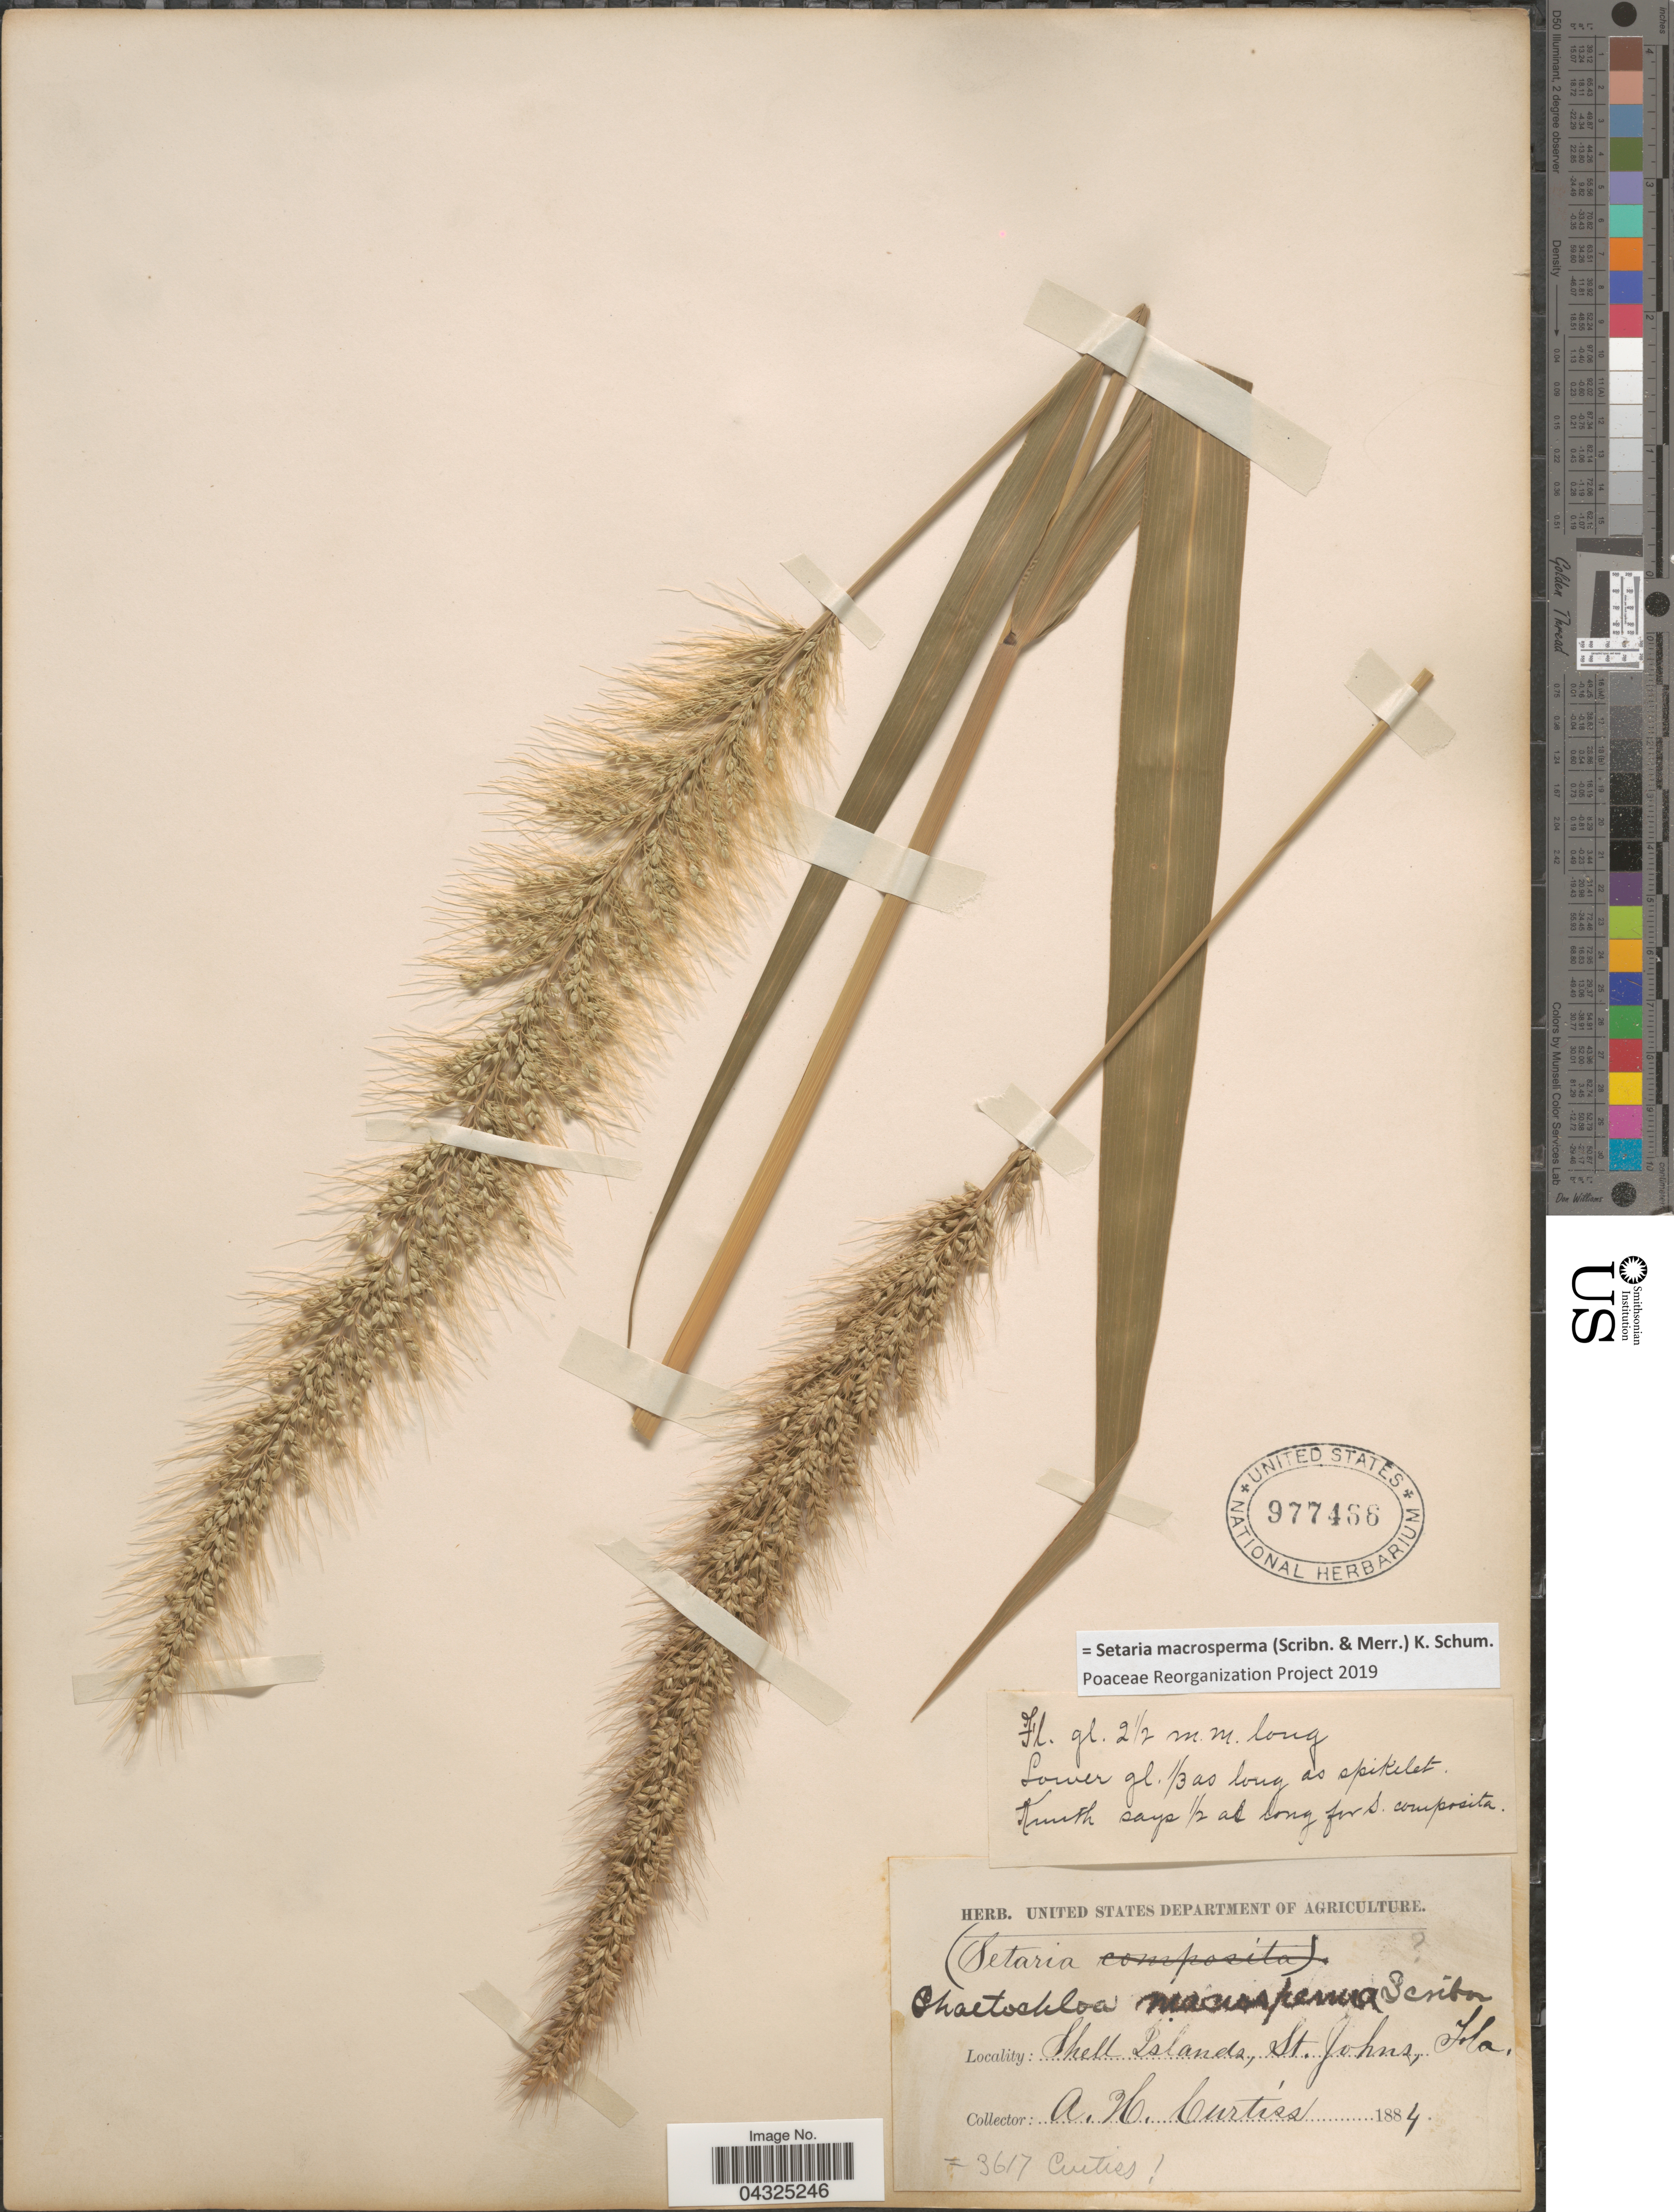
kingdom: Plantae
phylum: Tracheophyta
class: Liliopsida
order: Poales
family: Poaceae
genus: Setaria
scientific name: Setaria macrosperma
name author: (Scribn. & Merr.) K. Schum.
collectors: A. H. Curtiss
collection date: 1884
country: United States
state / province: Florida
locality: Shell Islands, St. Johns.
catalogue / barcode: US 977466